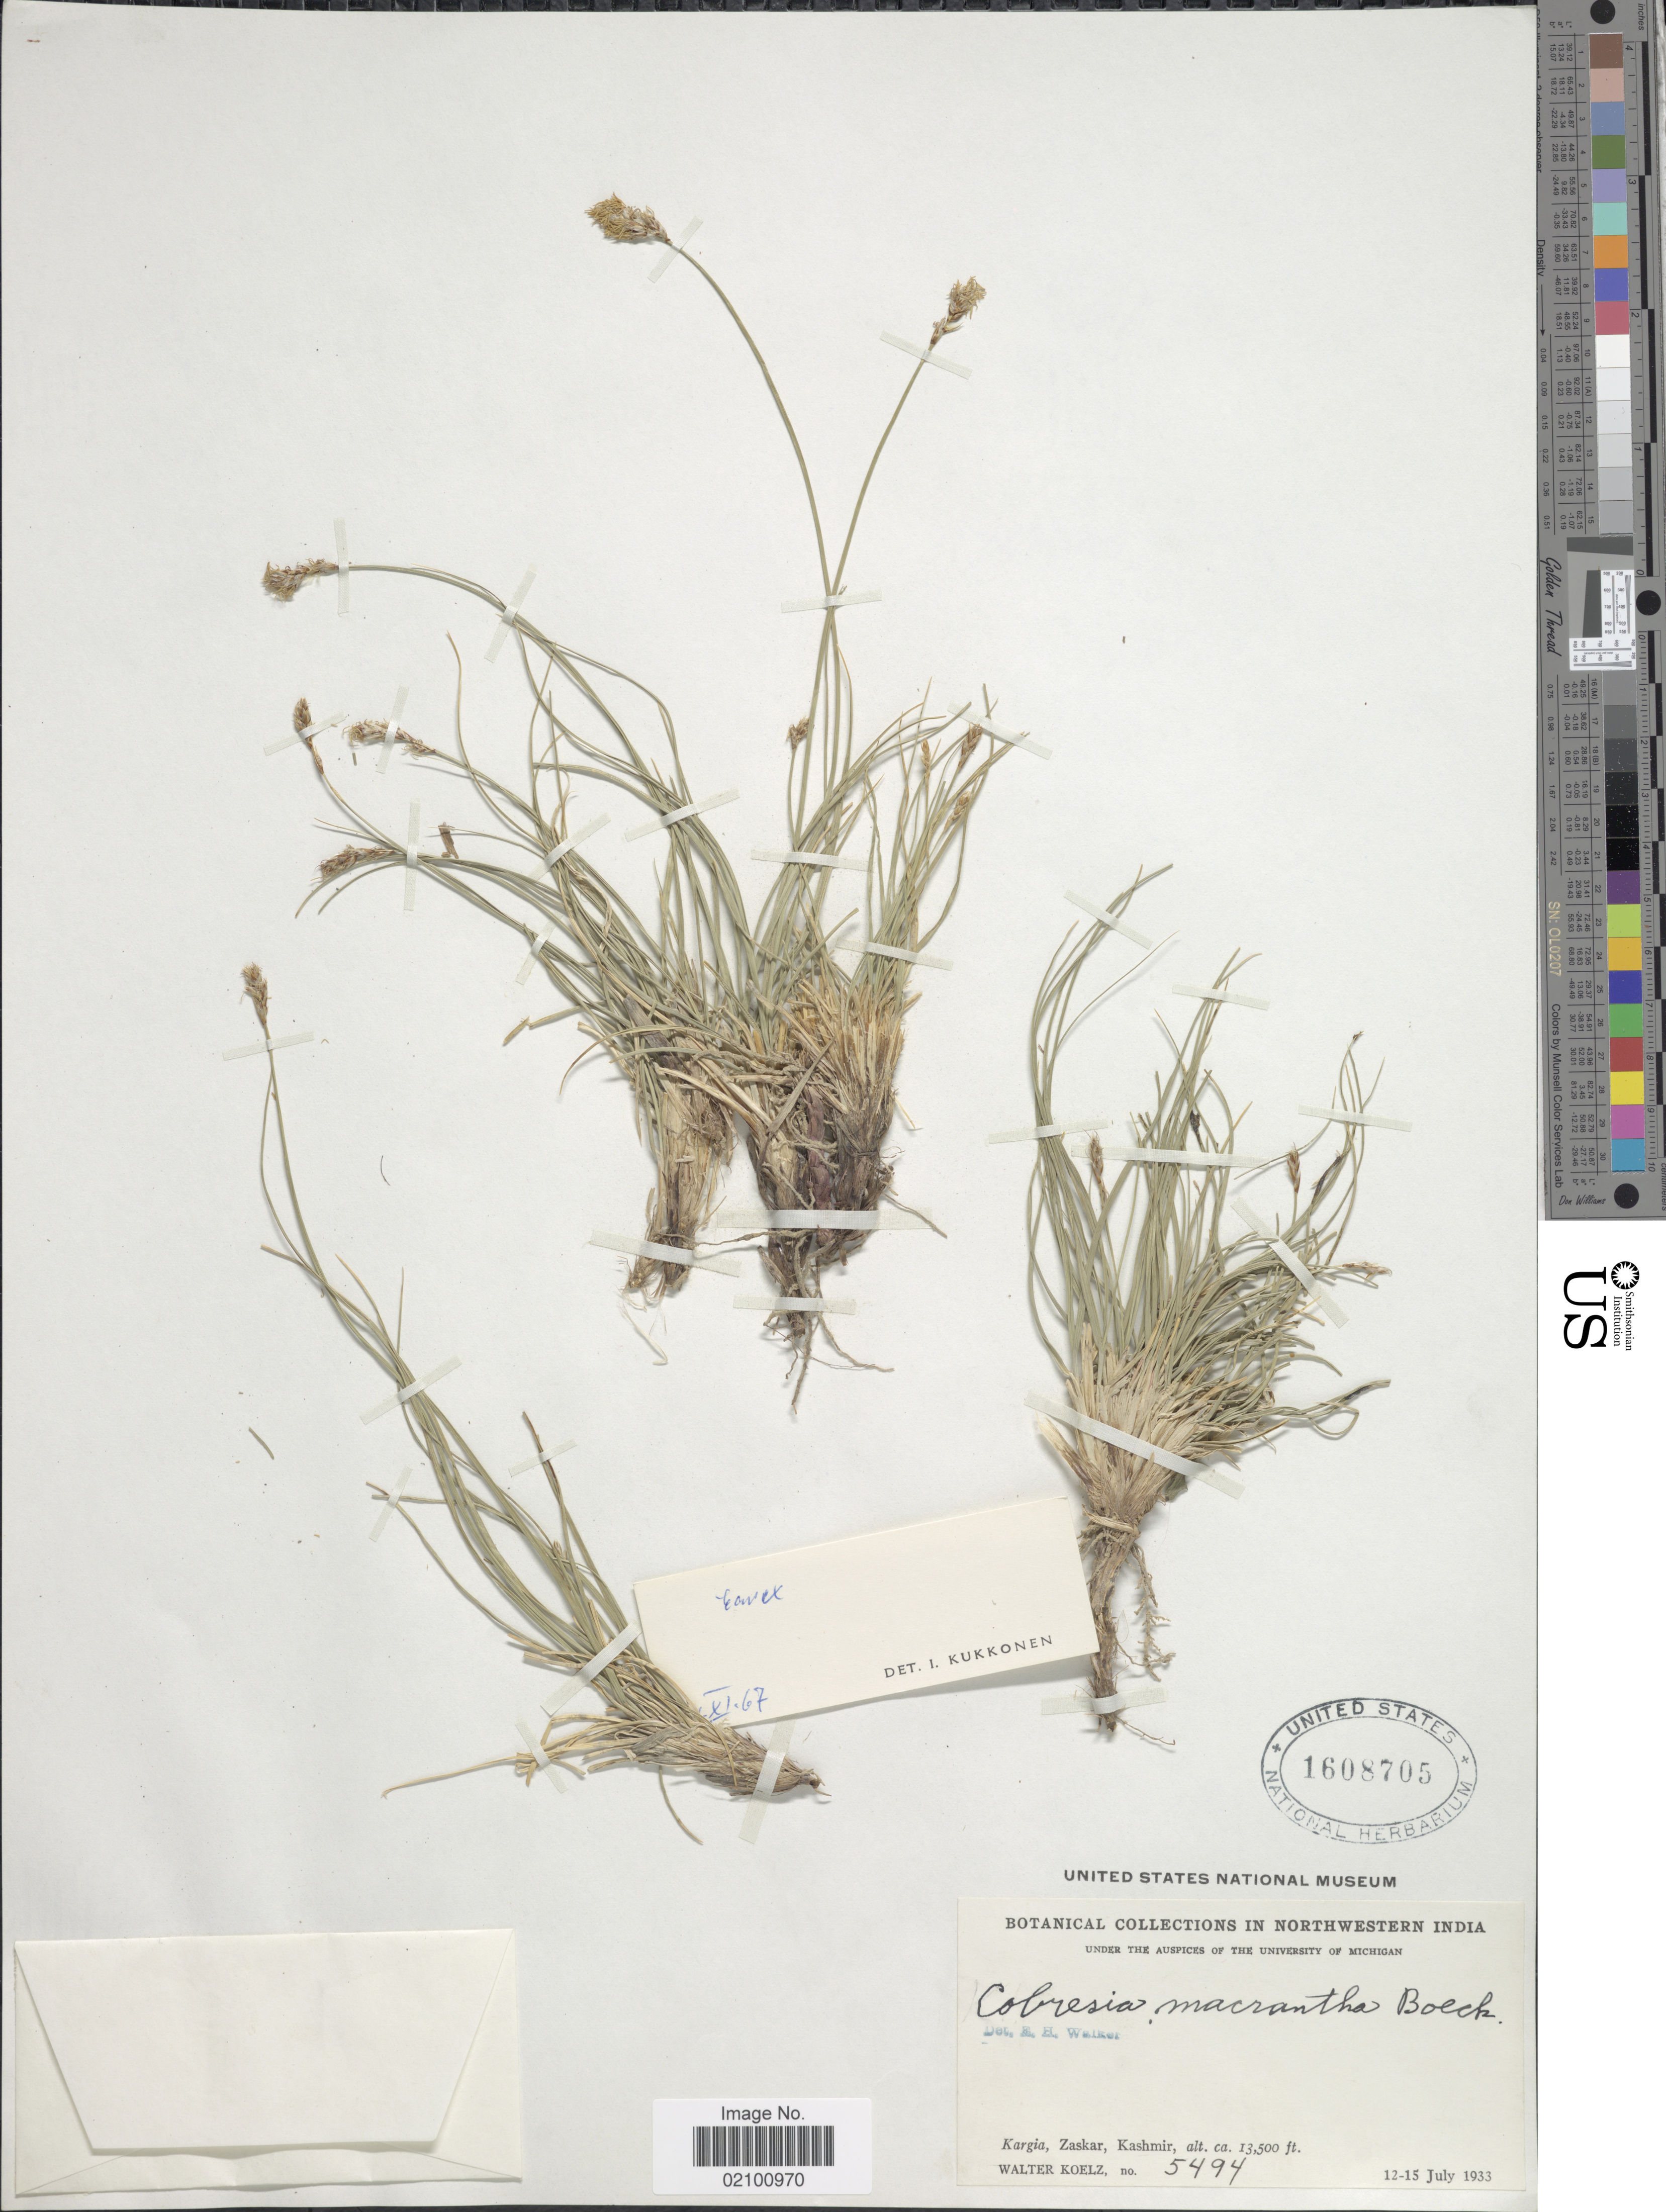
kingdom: Plantae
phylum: Tracheophyta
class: Liliopsida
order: Poales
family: Cyperaceae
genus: Carex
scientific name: Carex nudicarpa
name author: (Y.C. Yang) S.R. Zhang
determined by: Strong, M. T., (US), Smithsonian Institution - National Museum of Natural History (UNITED STATES)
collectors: W. N. Koelz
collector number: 5494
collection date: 1933-07-12/1933-07-15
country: India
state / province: Jammu and Kashmir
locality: Northwestern India, Kargia, Zaskar, Kashmir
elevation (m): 4115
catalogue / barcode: US 1608705